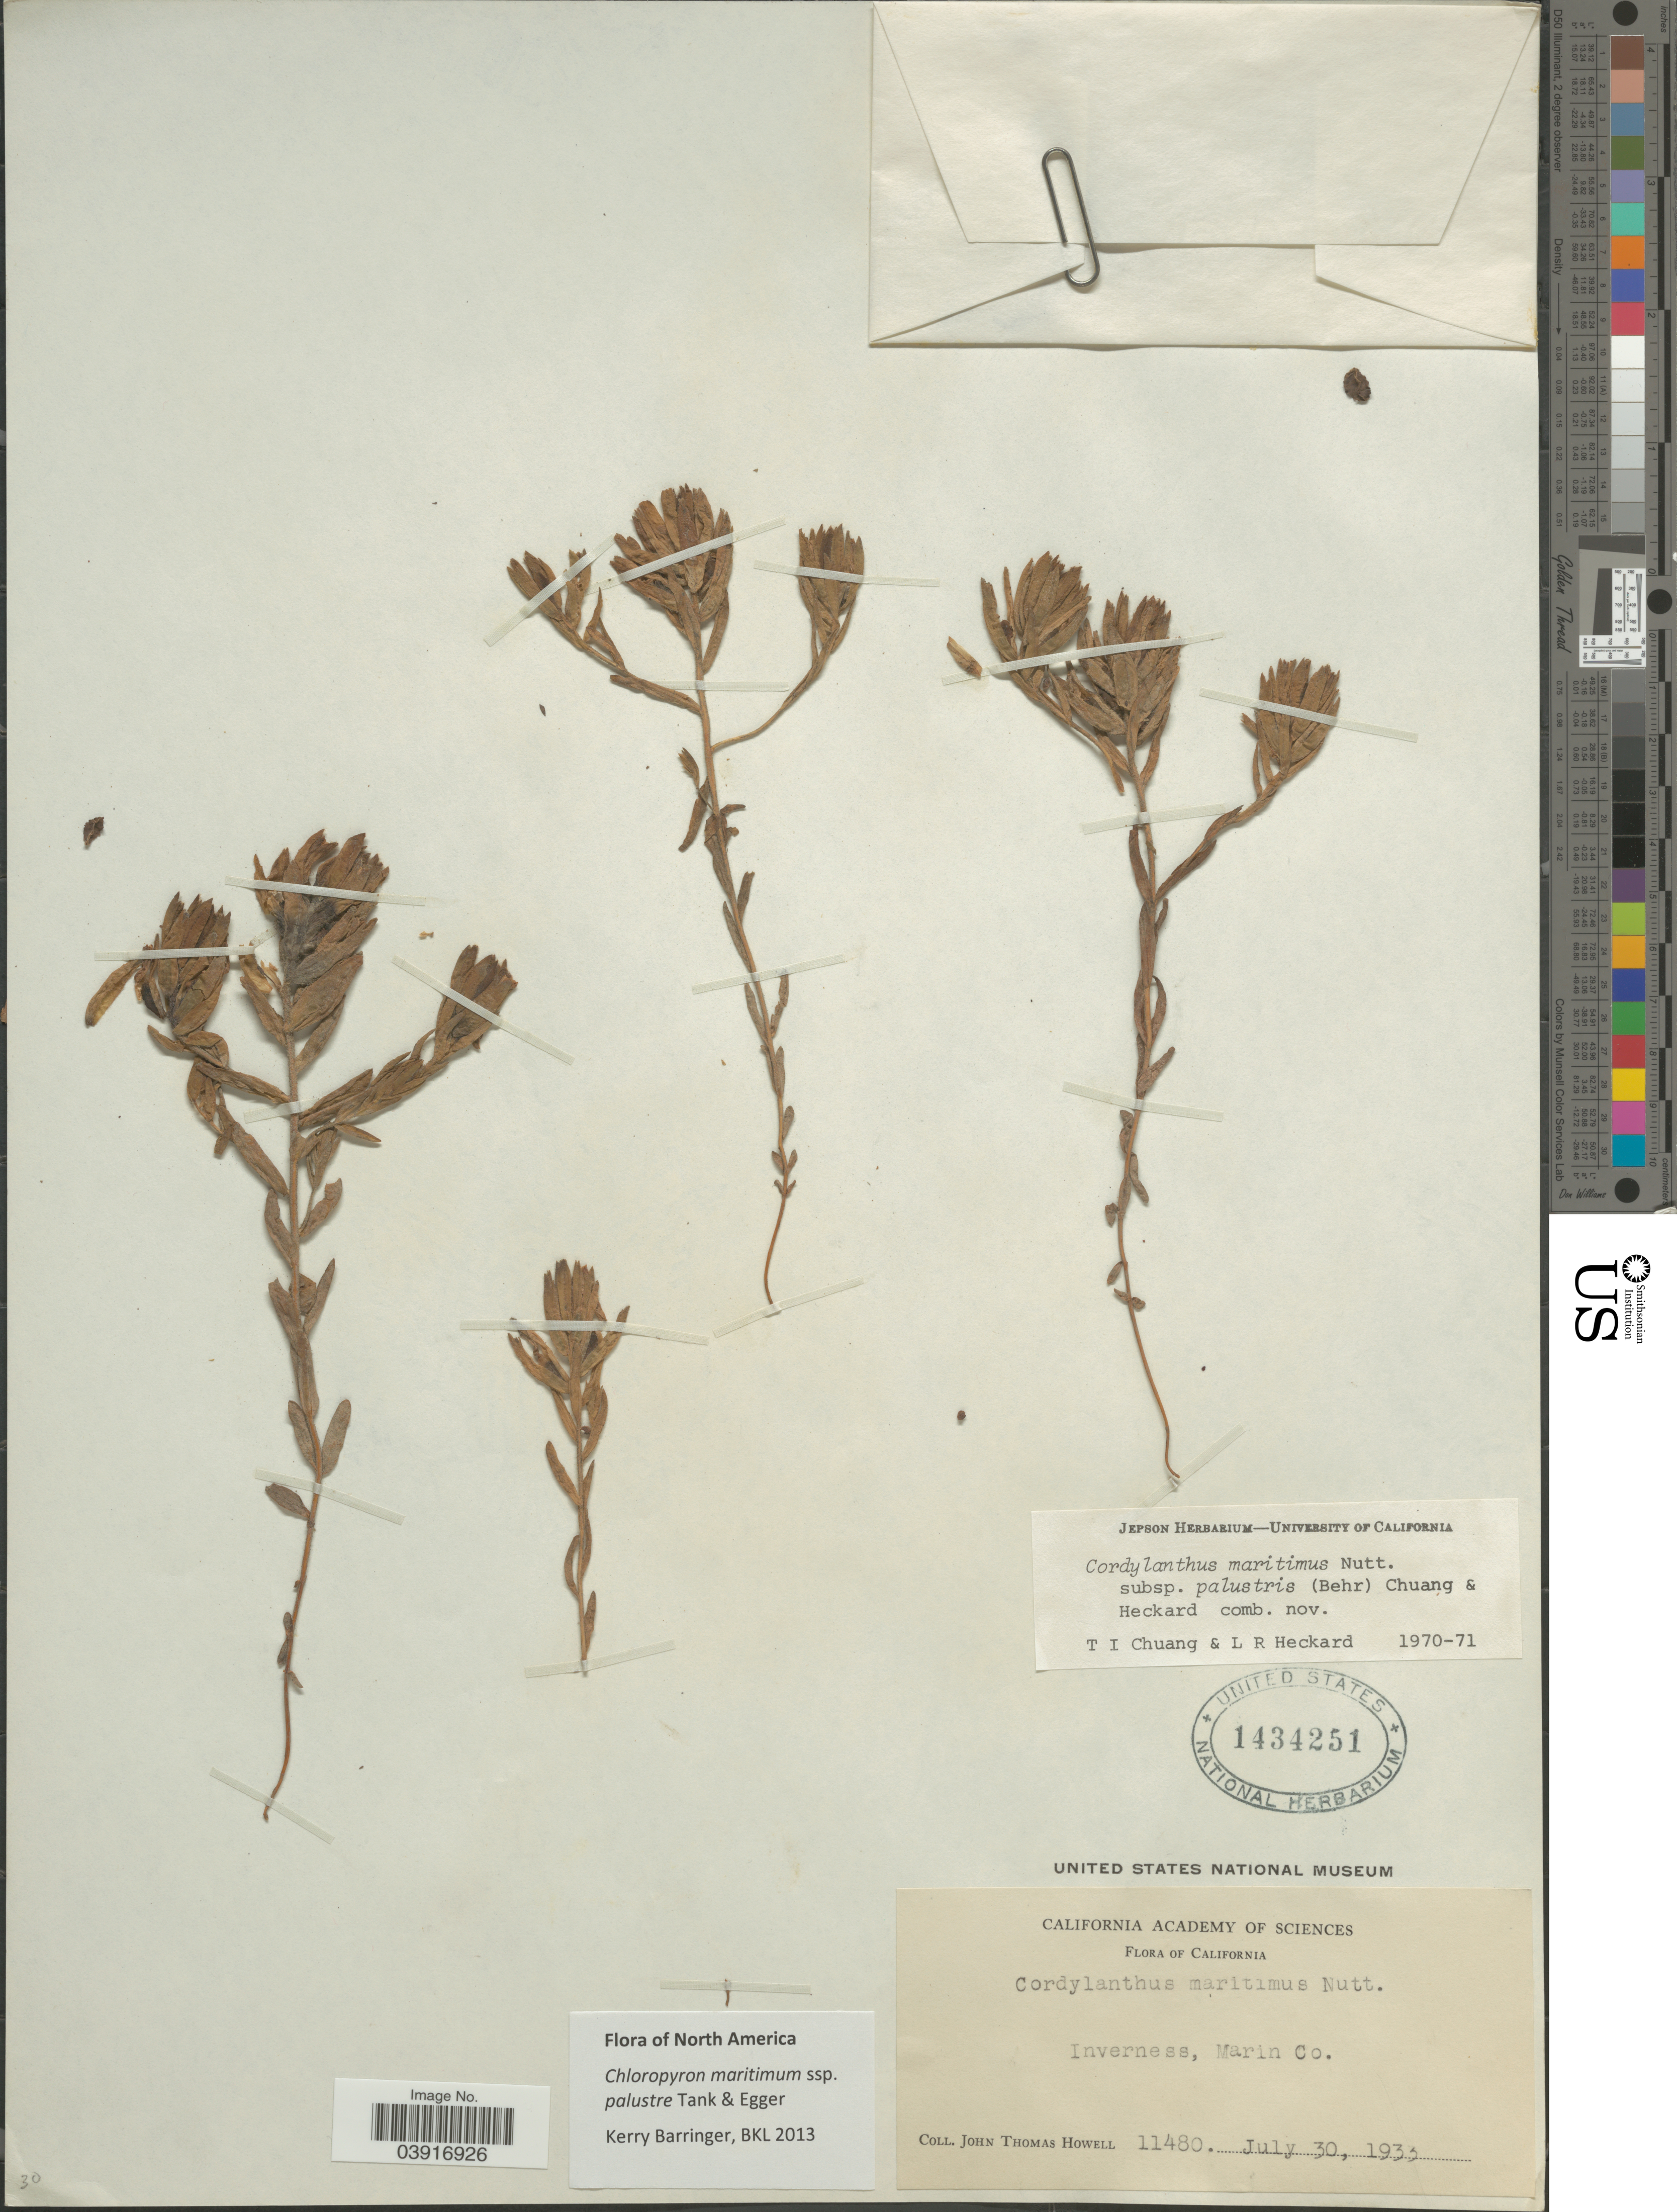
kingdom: Plantae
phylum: Tracheophyta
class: Magnoliopsida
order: Lamiales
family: Orobanchaceae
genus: Chloropyron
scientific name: Chloropyron maritimum subsp. palustre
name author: (Behr) Tank & J.M. Egger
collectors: J. T. Howell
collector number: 11480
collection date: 1933-07-30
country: United States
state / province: California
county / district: Marin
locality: Inverness, Marin Co.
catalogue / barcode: US 1434251